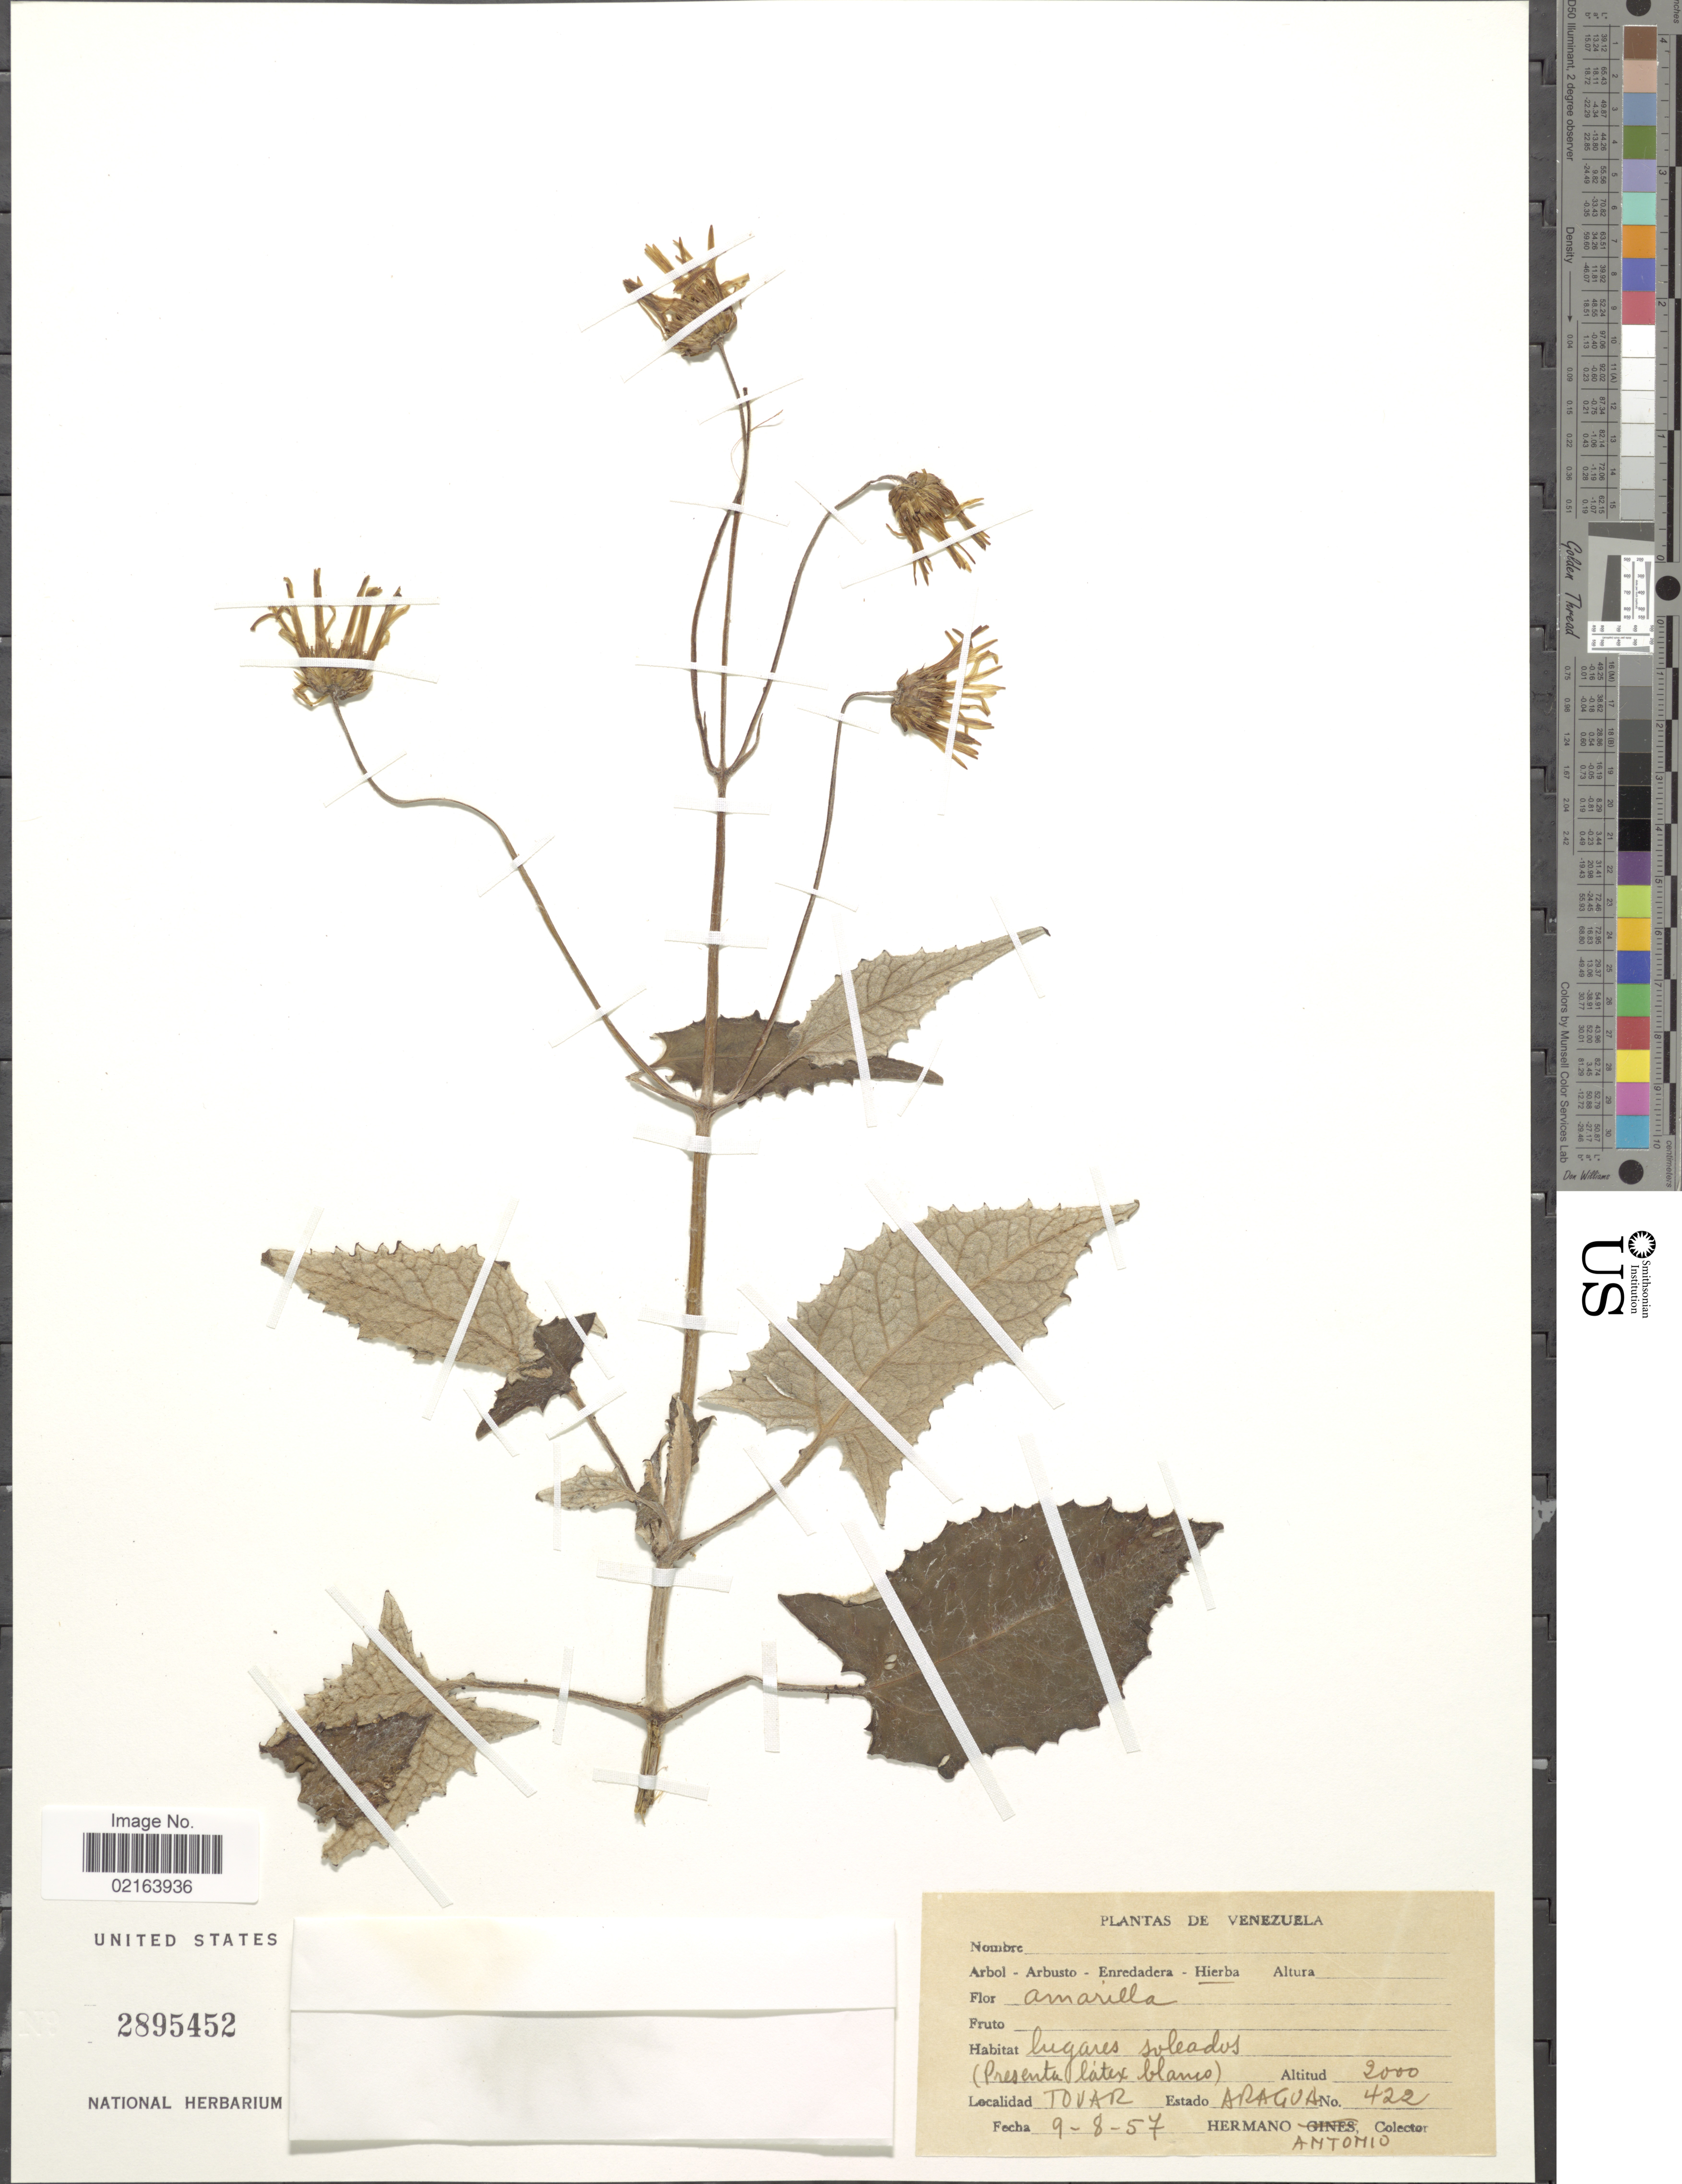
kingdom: Plantae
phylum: Tracheophyta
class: Magnoliopsida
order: Asterales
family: Asteraceae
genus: Munnozia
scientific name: Munnozia senecionidis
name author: Benth.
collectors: H. Antonio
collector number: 422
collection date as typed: Transcribed d/m/y: 9/8/57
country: Venezuela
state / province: Aragua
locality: Tovar, Estado Aragua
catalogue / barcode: US 2895452